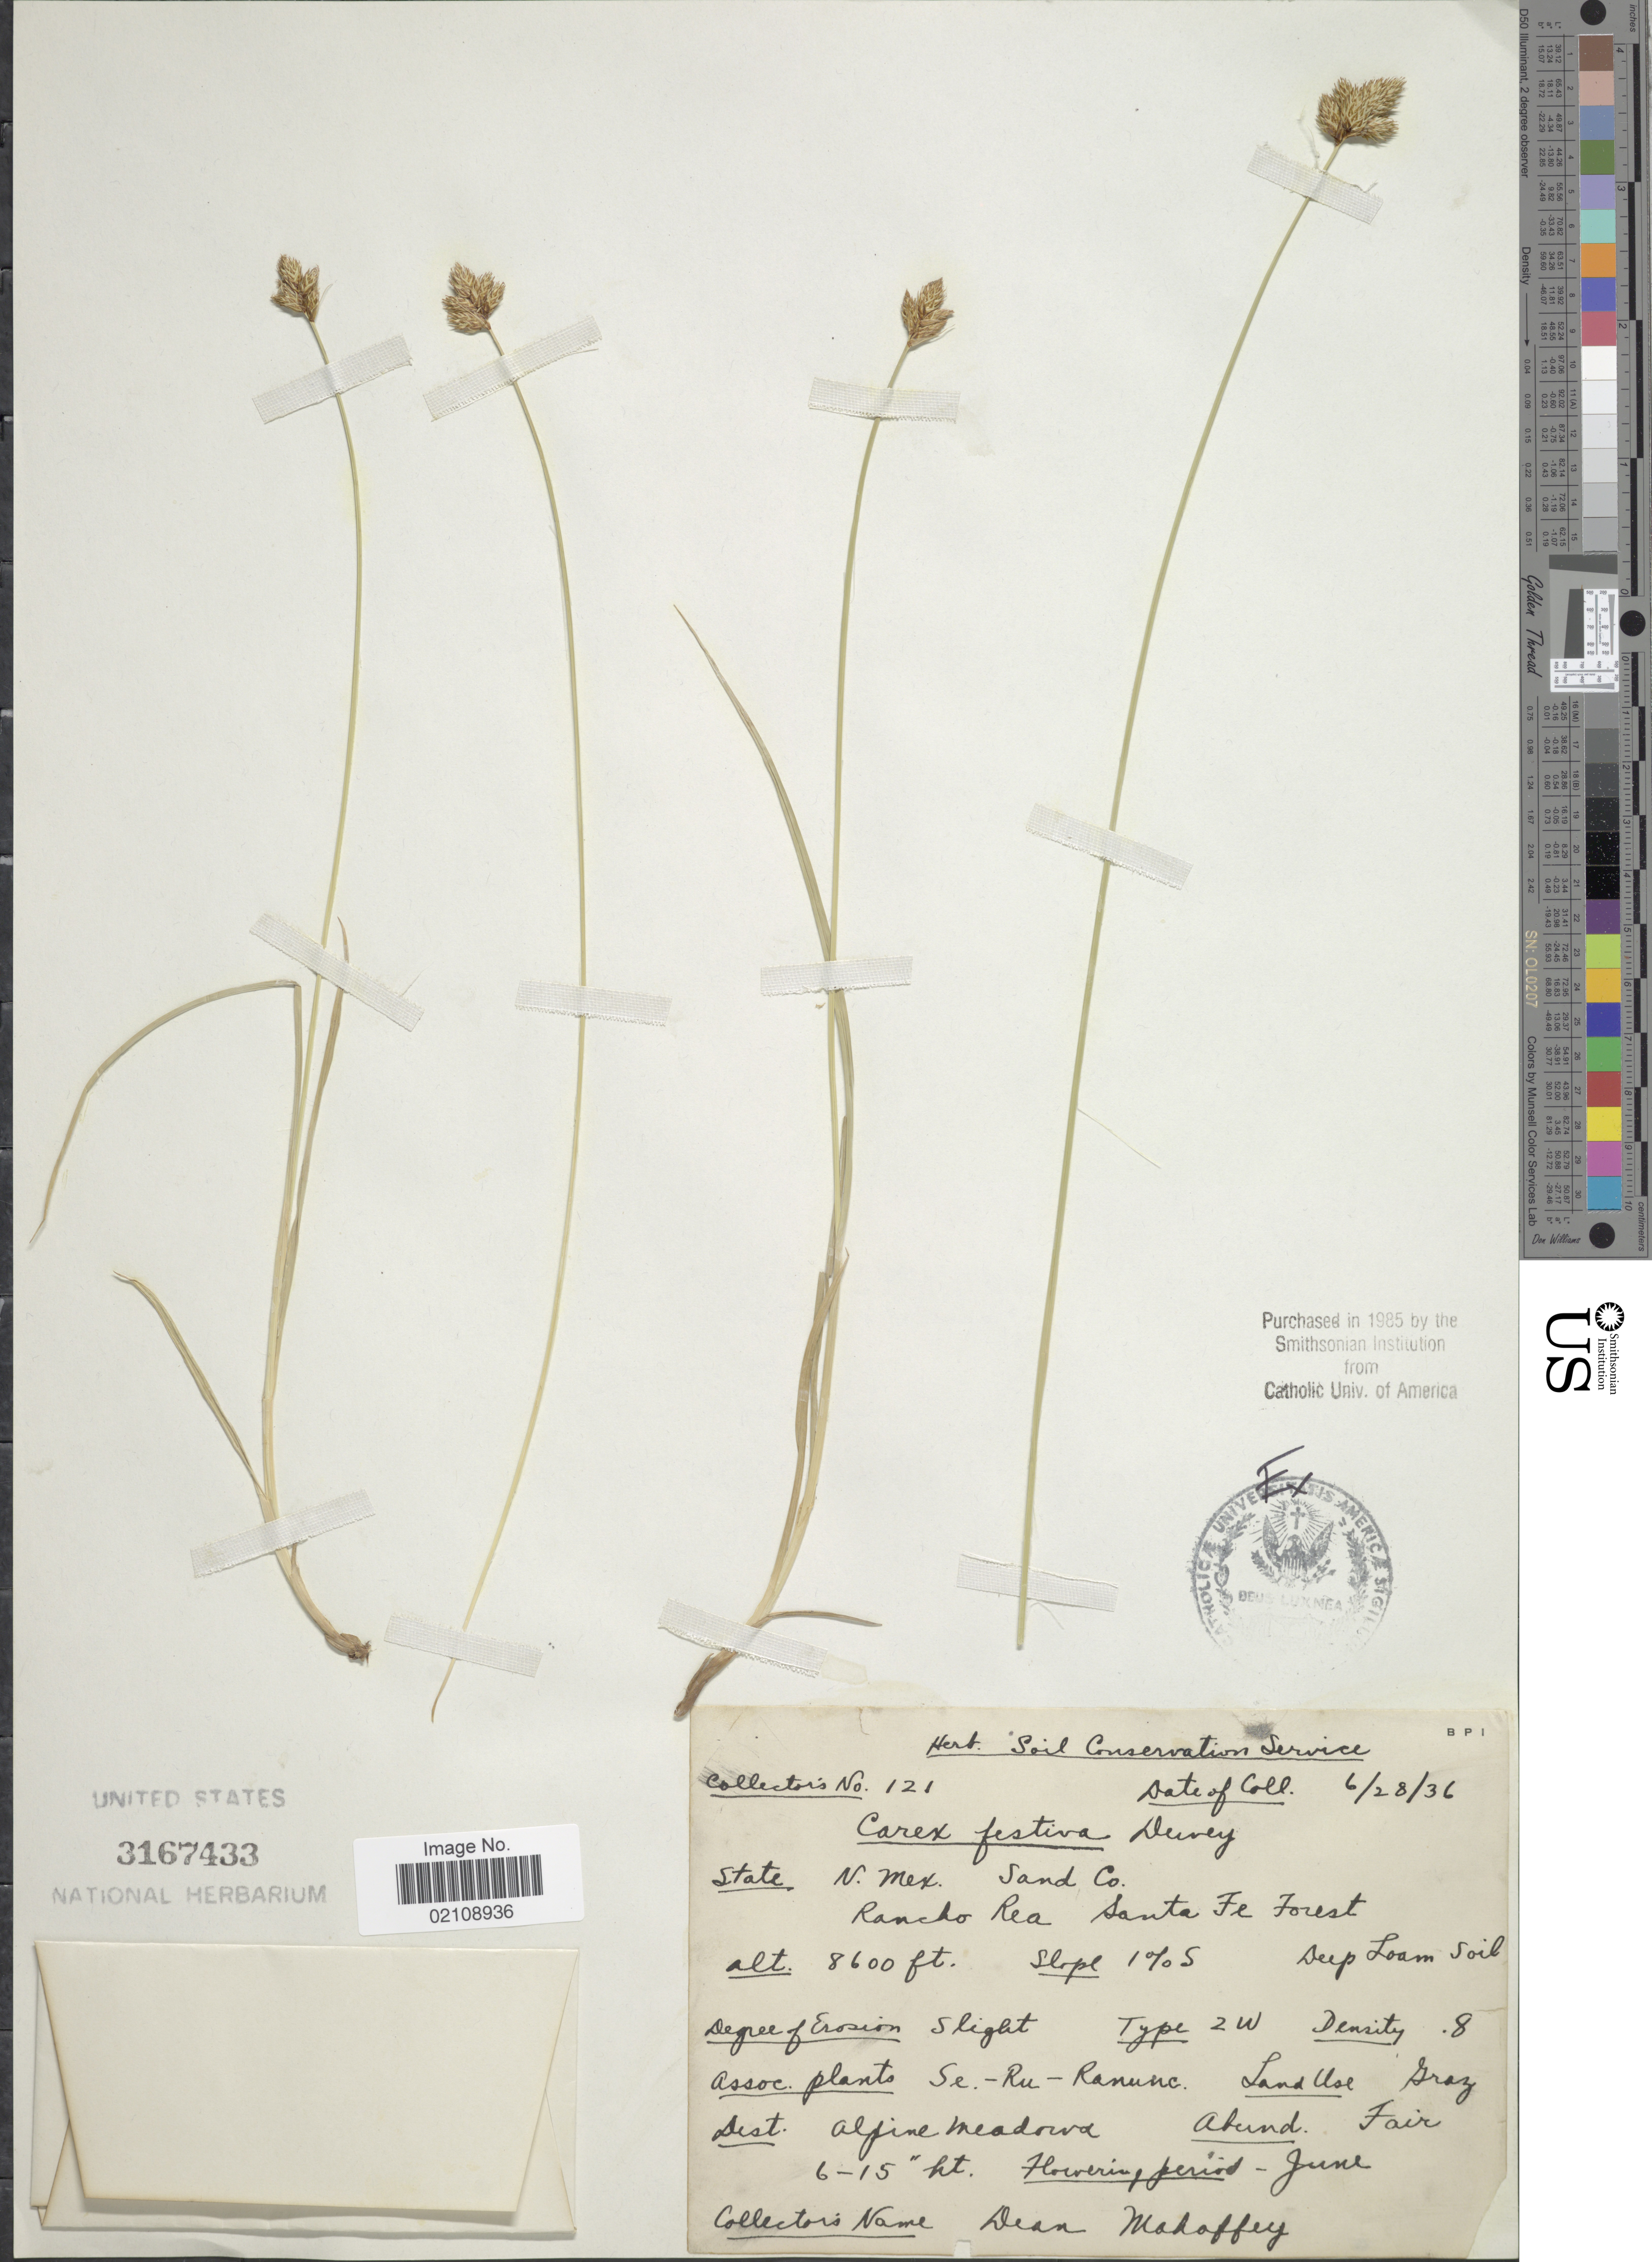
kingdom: Plantae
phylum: Tracheophyta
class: Liliopsida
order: Poales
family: Cyperaceae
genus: Carex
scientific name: Carex microptera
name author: Mack.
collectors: D. Mahoffey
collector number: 121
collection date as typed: Transcribed d/m/y: 28/6/36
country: United States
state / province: New Mexico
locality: Sand Co., Rancho Rea, Santa Fe Forest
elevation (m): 2621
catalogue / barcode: US 3167433